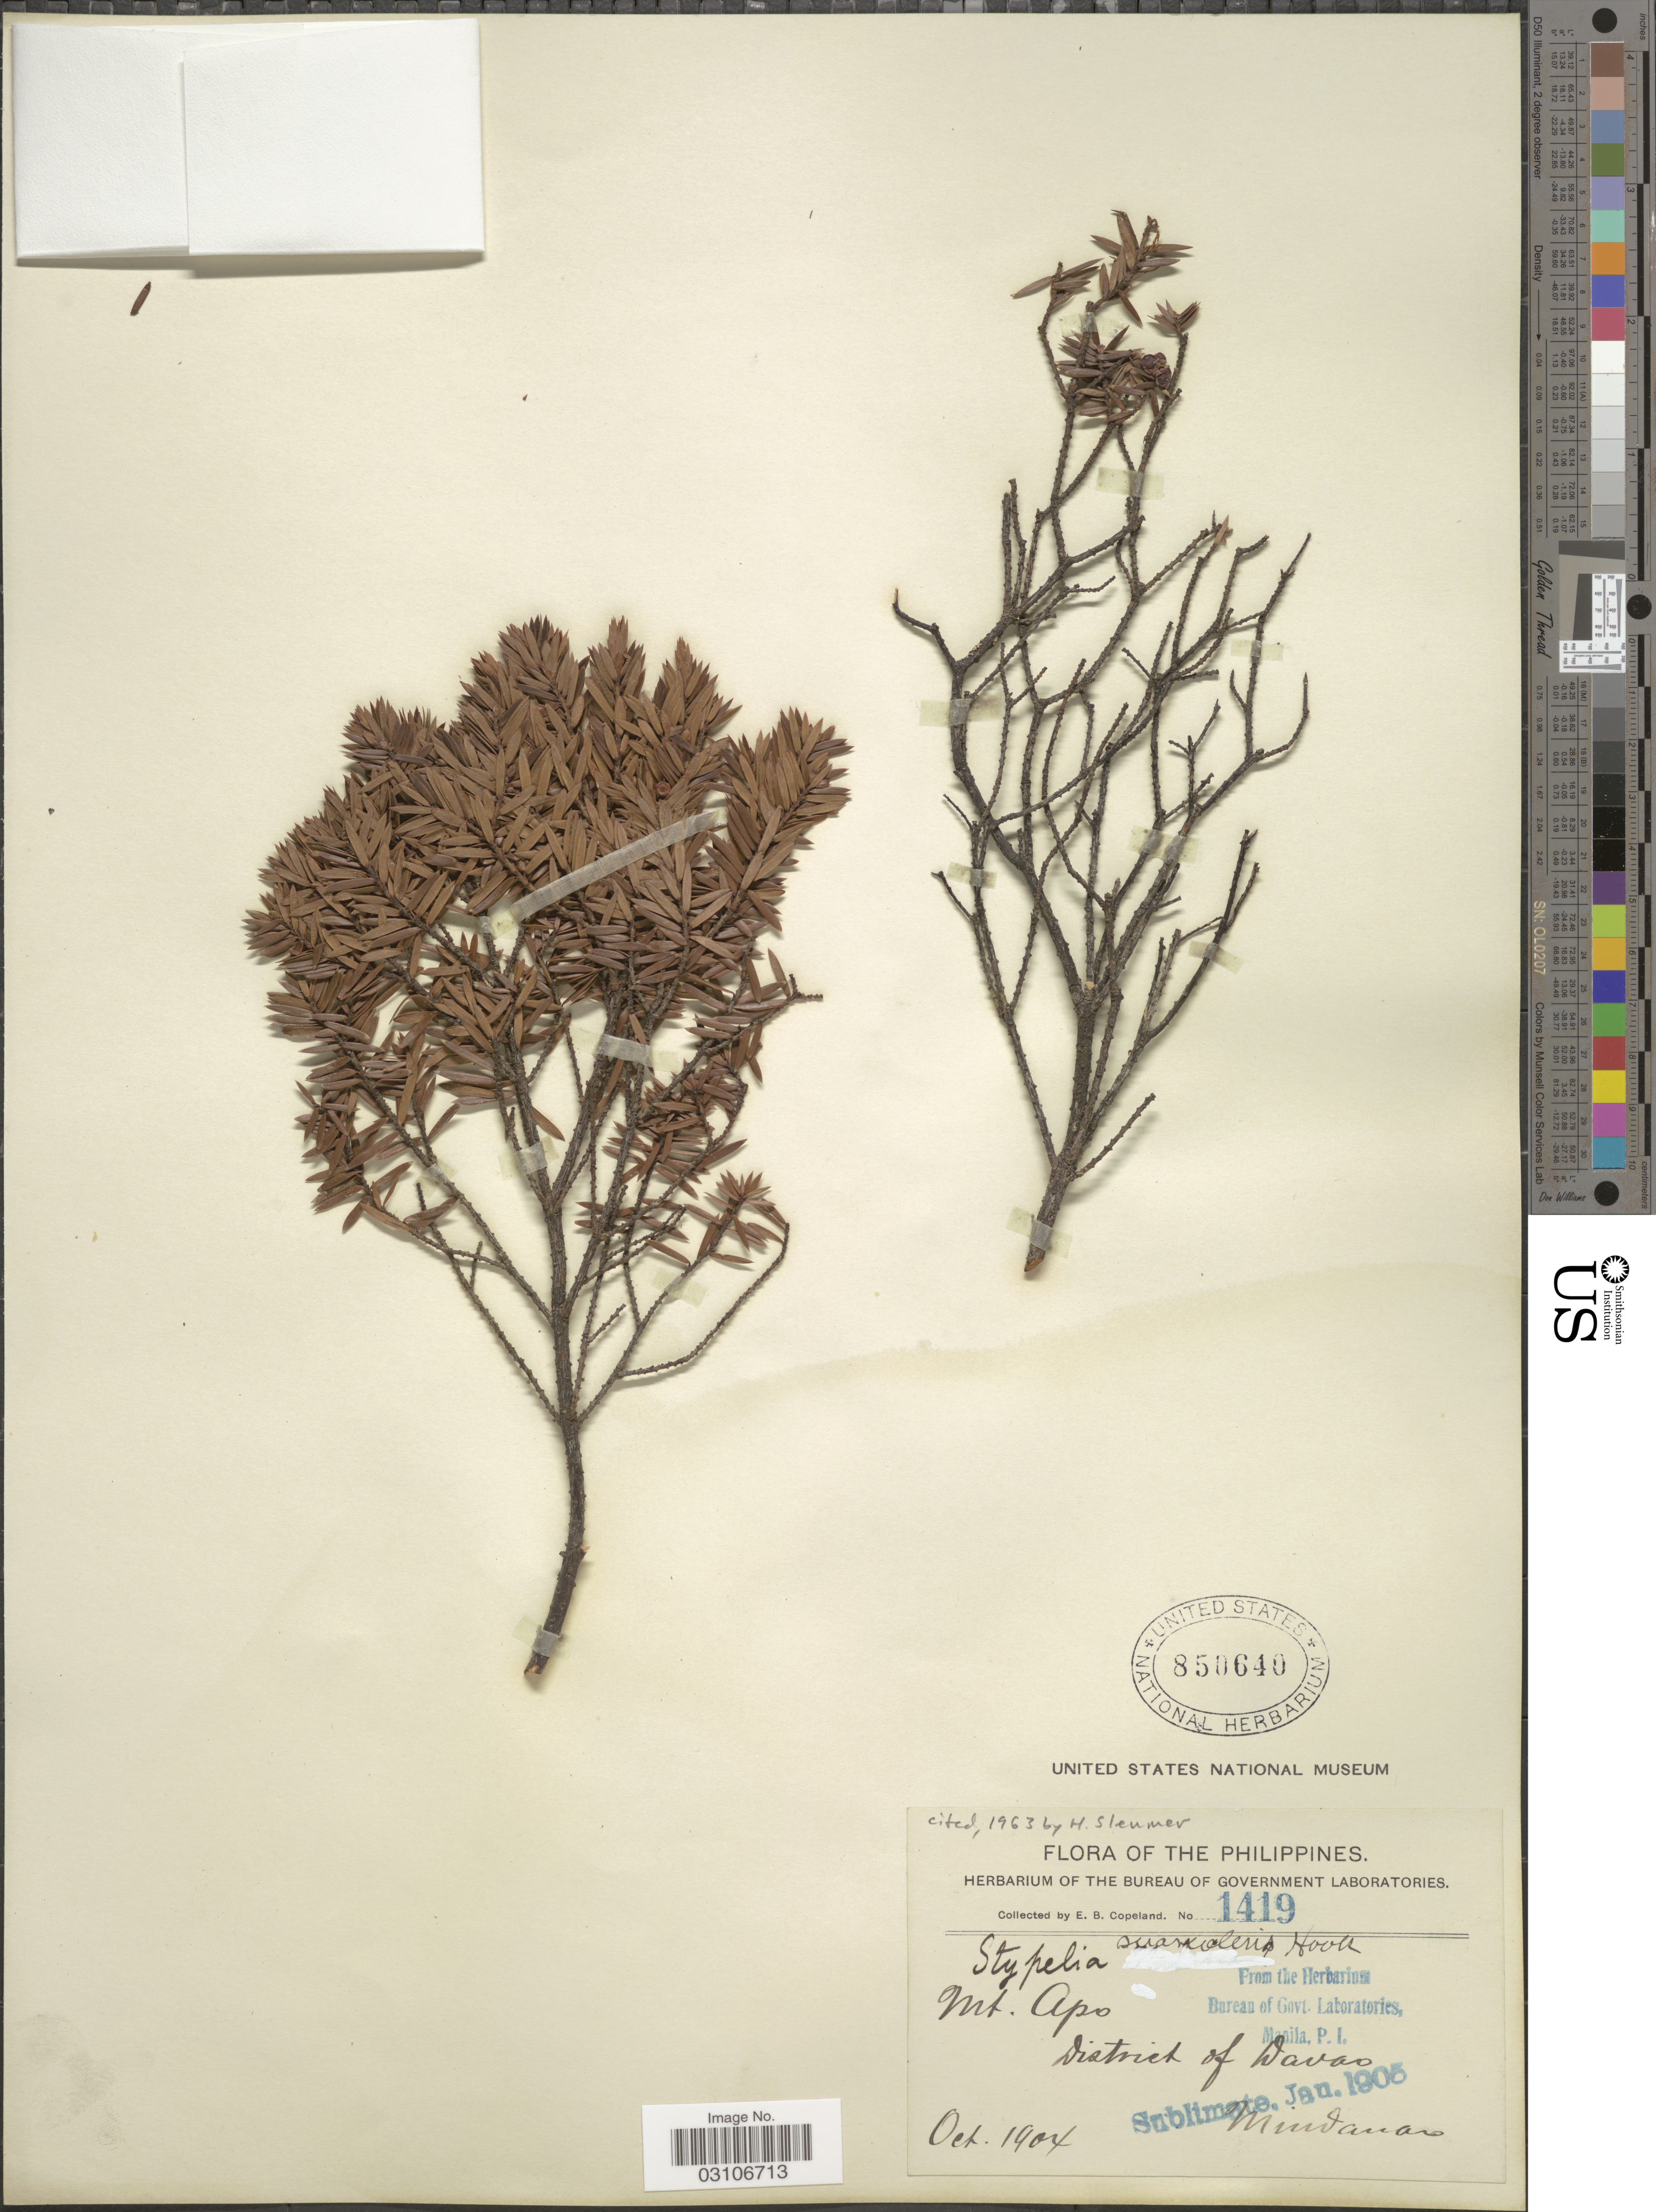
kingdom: Plantae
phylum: Tracheophyta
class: Magnoliopsida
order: Ericales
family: Ericaceae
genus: Styphelia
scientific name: Styphelia suaveolens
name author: (Hook. f.) Warb. ex P. Sarasin & Sarasin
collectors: E. B. Copeland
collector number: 1419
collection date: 1904-10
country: Philippines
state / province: Davao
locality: Mt. Apo. District of Davao. Mindanao.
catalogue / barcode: US 850640